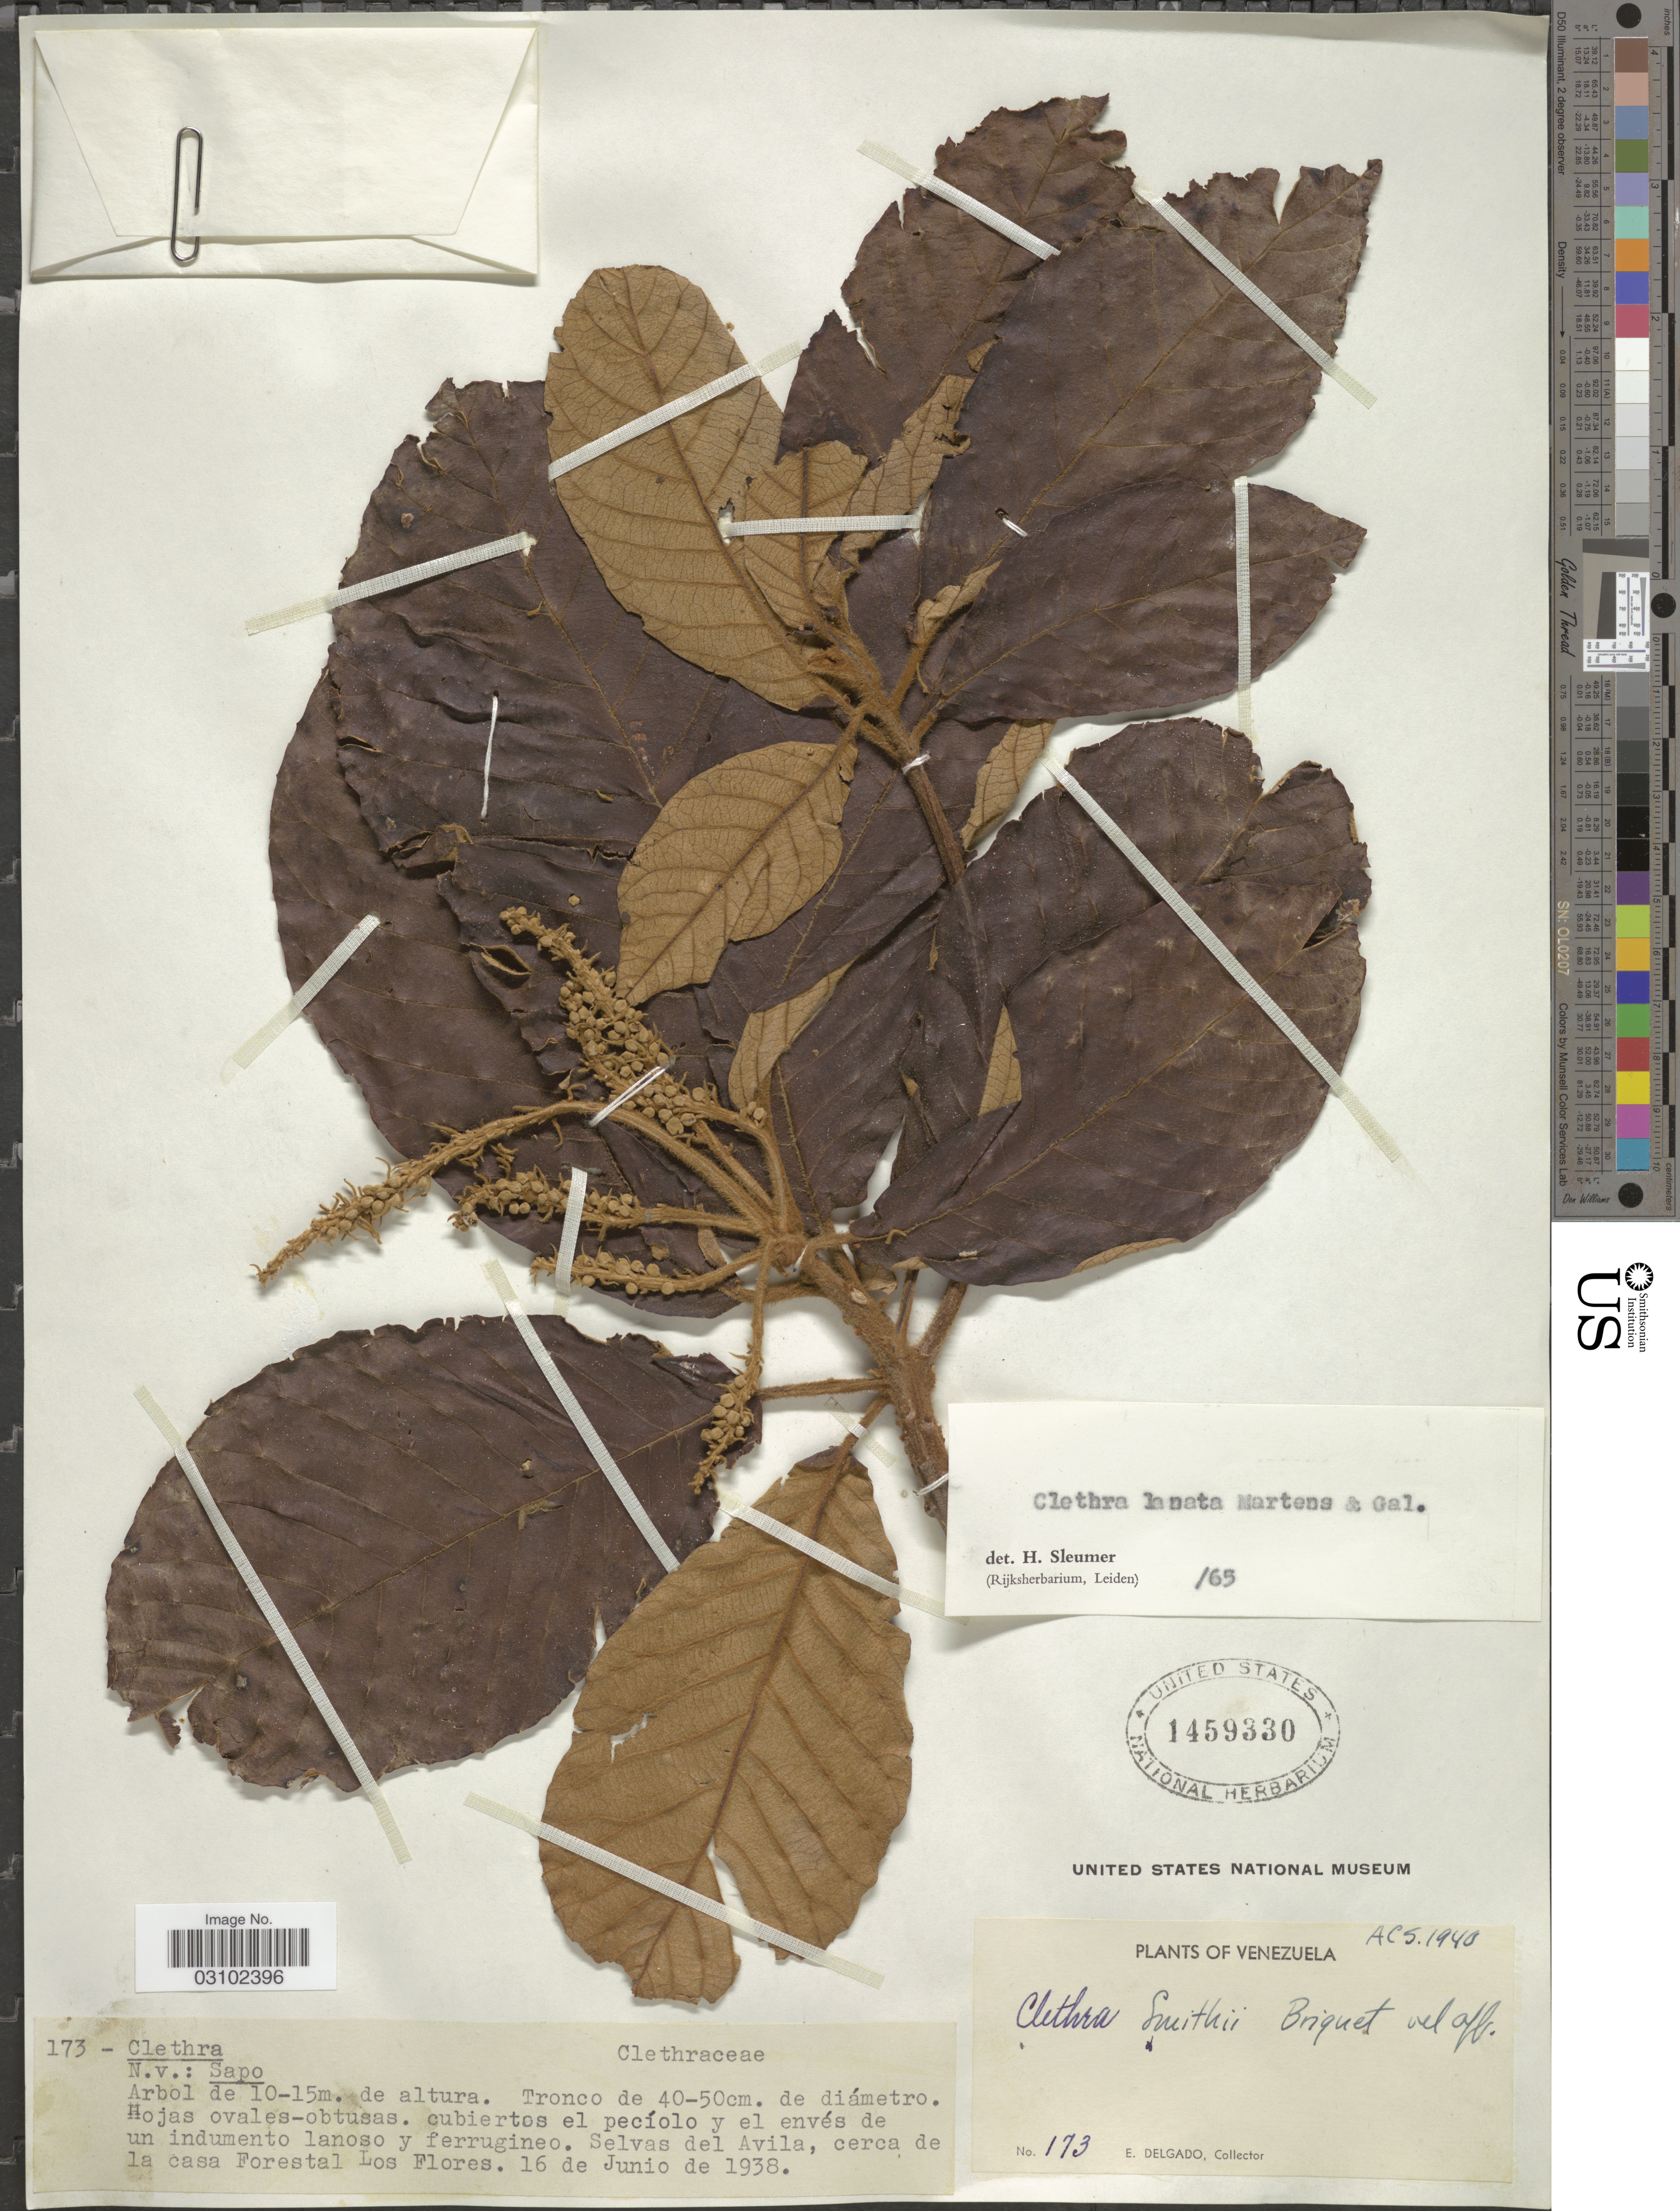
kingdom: Plantae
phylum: Tracheophyta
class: Magnoliopsida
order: Ericales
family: Clethraceae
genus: Clethra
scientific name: Clethra lanata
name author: M. Martens & Galeotti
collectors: E. Delgado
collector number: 173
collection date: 1938-06-16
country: Venezuela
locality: Selvas del Avila, cerca de la casa Forestal Los Flores.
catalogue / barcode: US 1459330